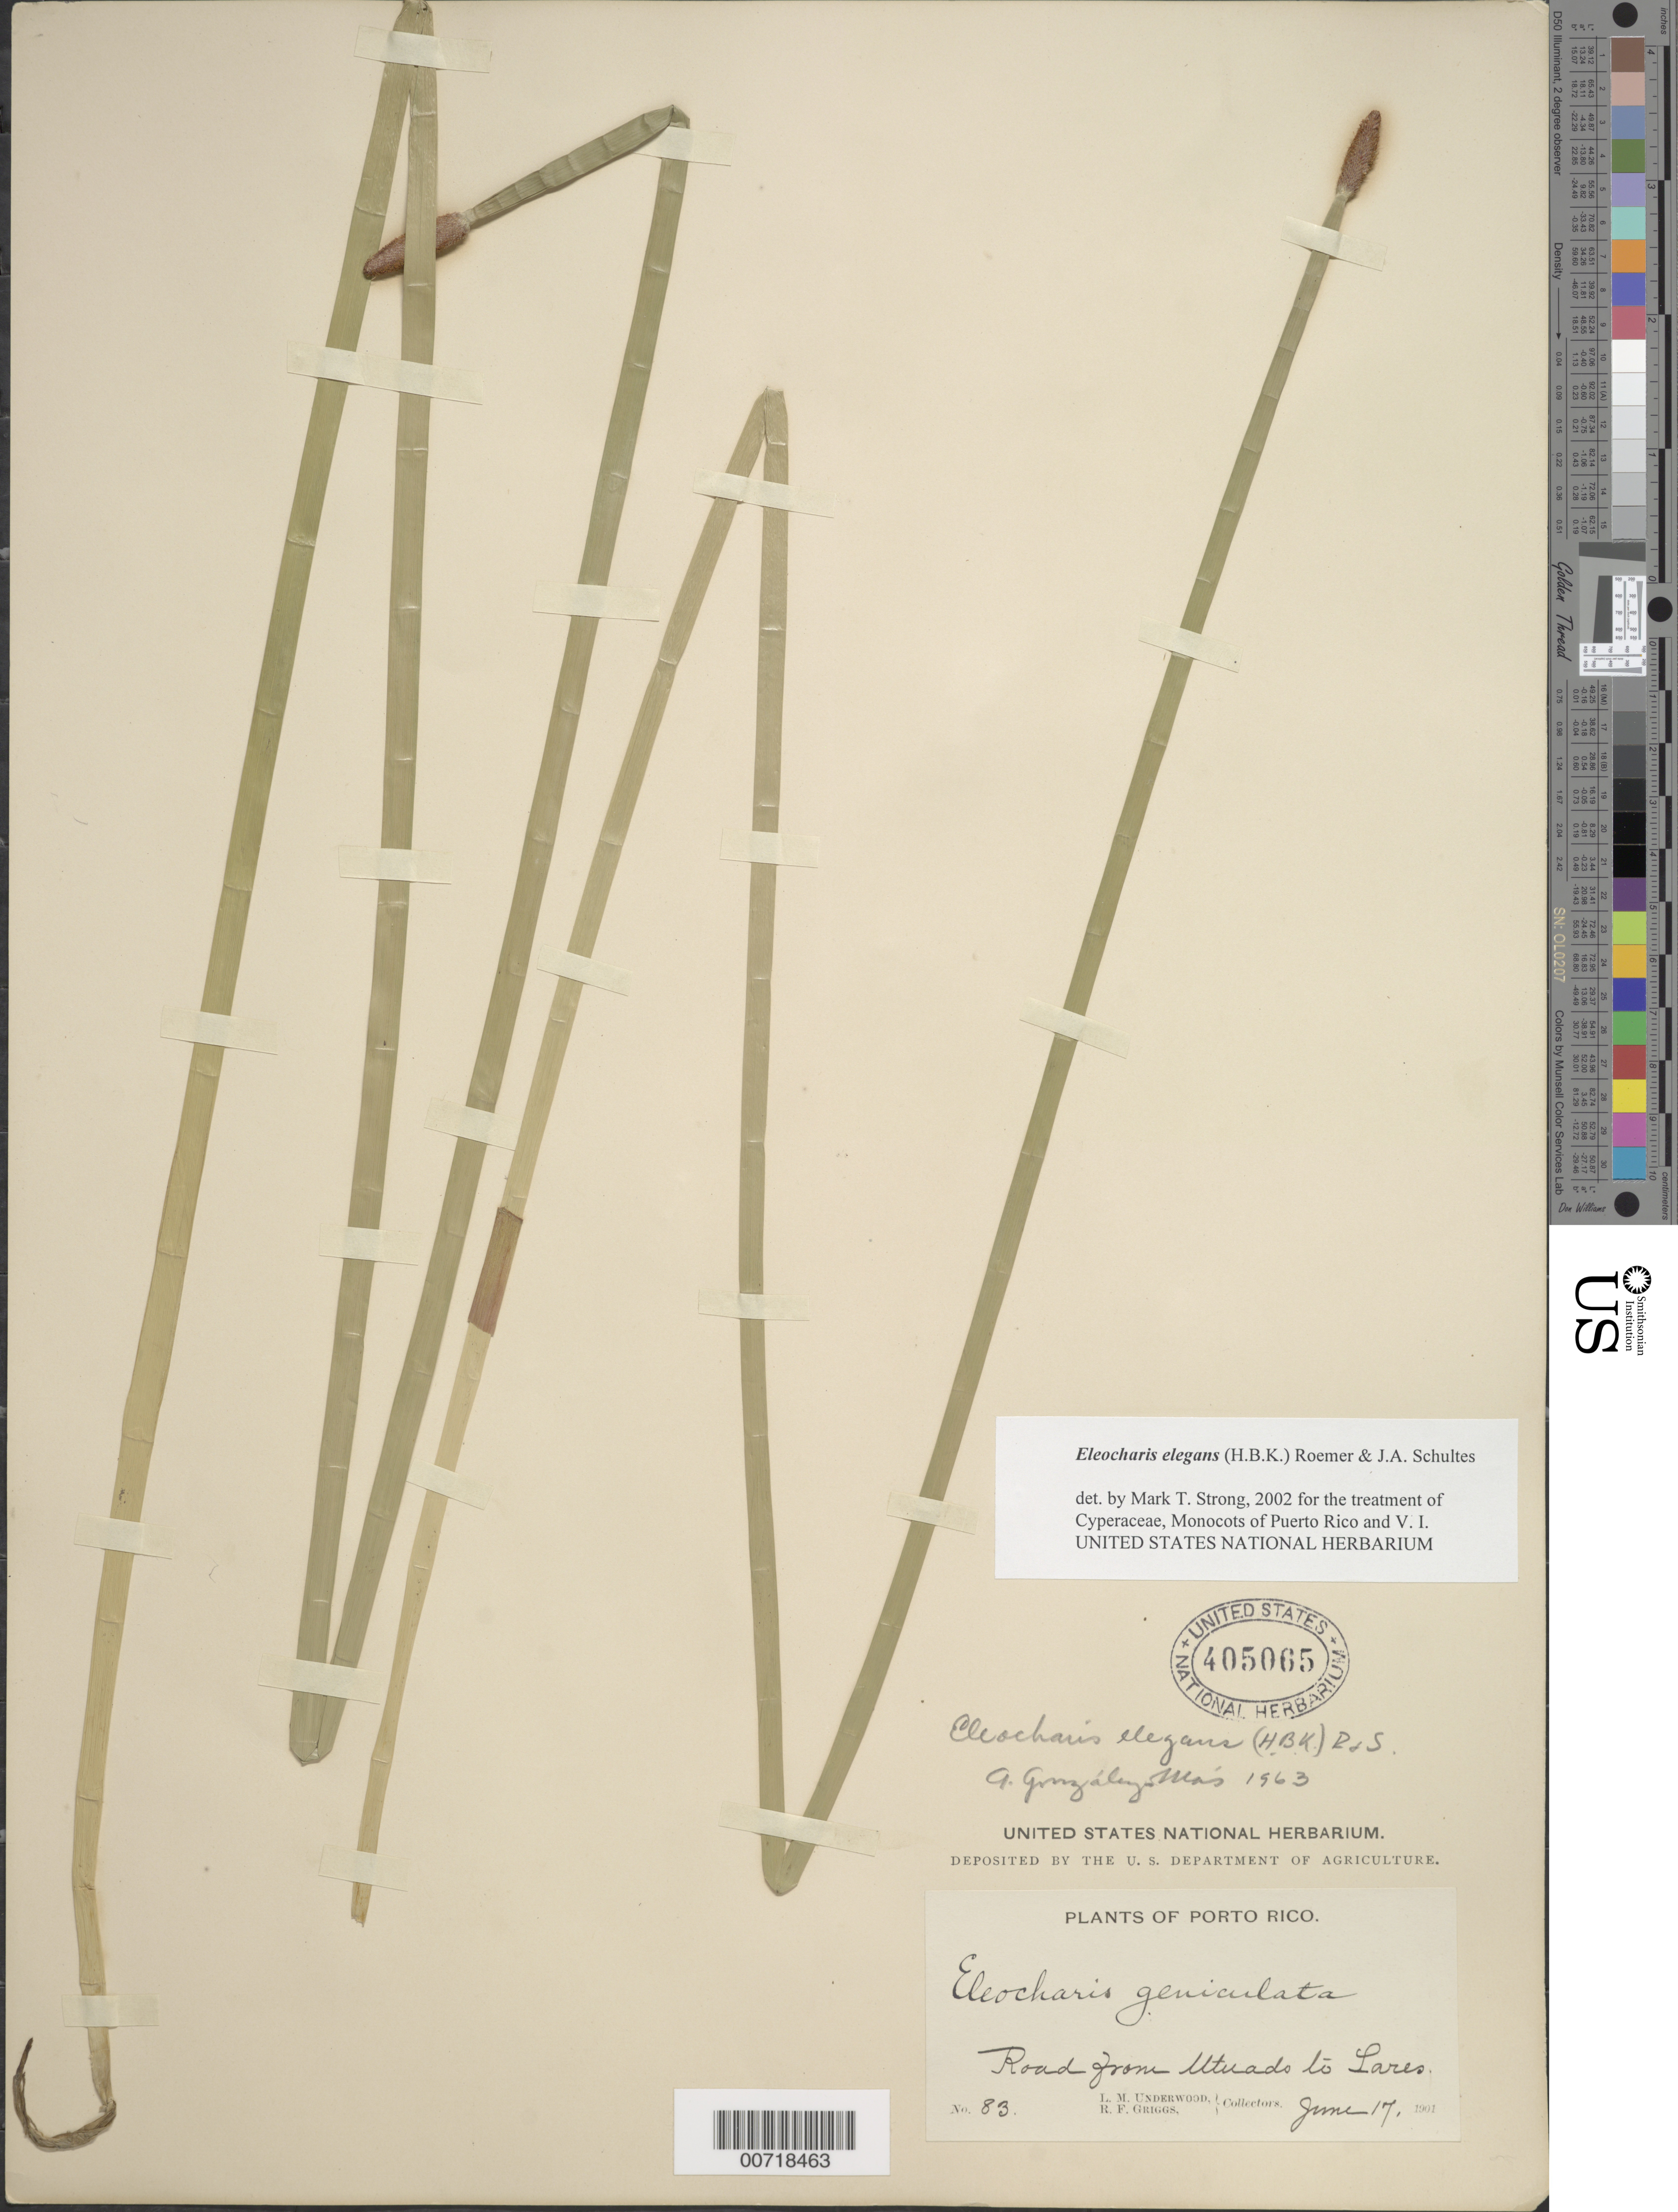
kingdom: Plantae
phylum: Tracheophyta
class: Liliopsida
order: Poales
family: Cyperaceae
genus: Eleocharis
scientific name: Eleocharis elegans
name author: (Kunth) Roem. & Schult.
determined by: Strong, M. T., (US), Smithsonian Institution - National Museum of Natural History (UNITED STATES)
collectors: L. M. Underwood & R. F. Griggs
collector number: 83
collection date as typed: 17 Jun 1961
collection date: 1961-06-17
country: Puerto Rico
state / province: Utuado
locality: Road from Utuado to Lares.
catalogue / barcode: US 405065